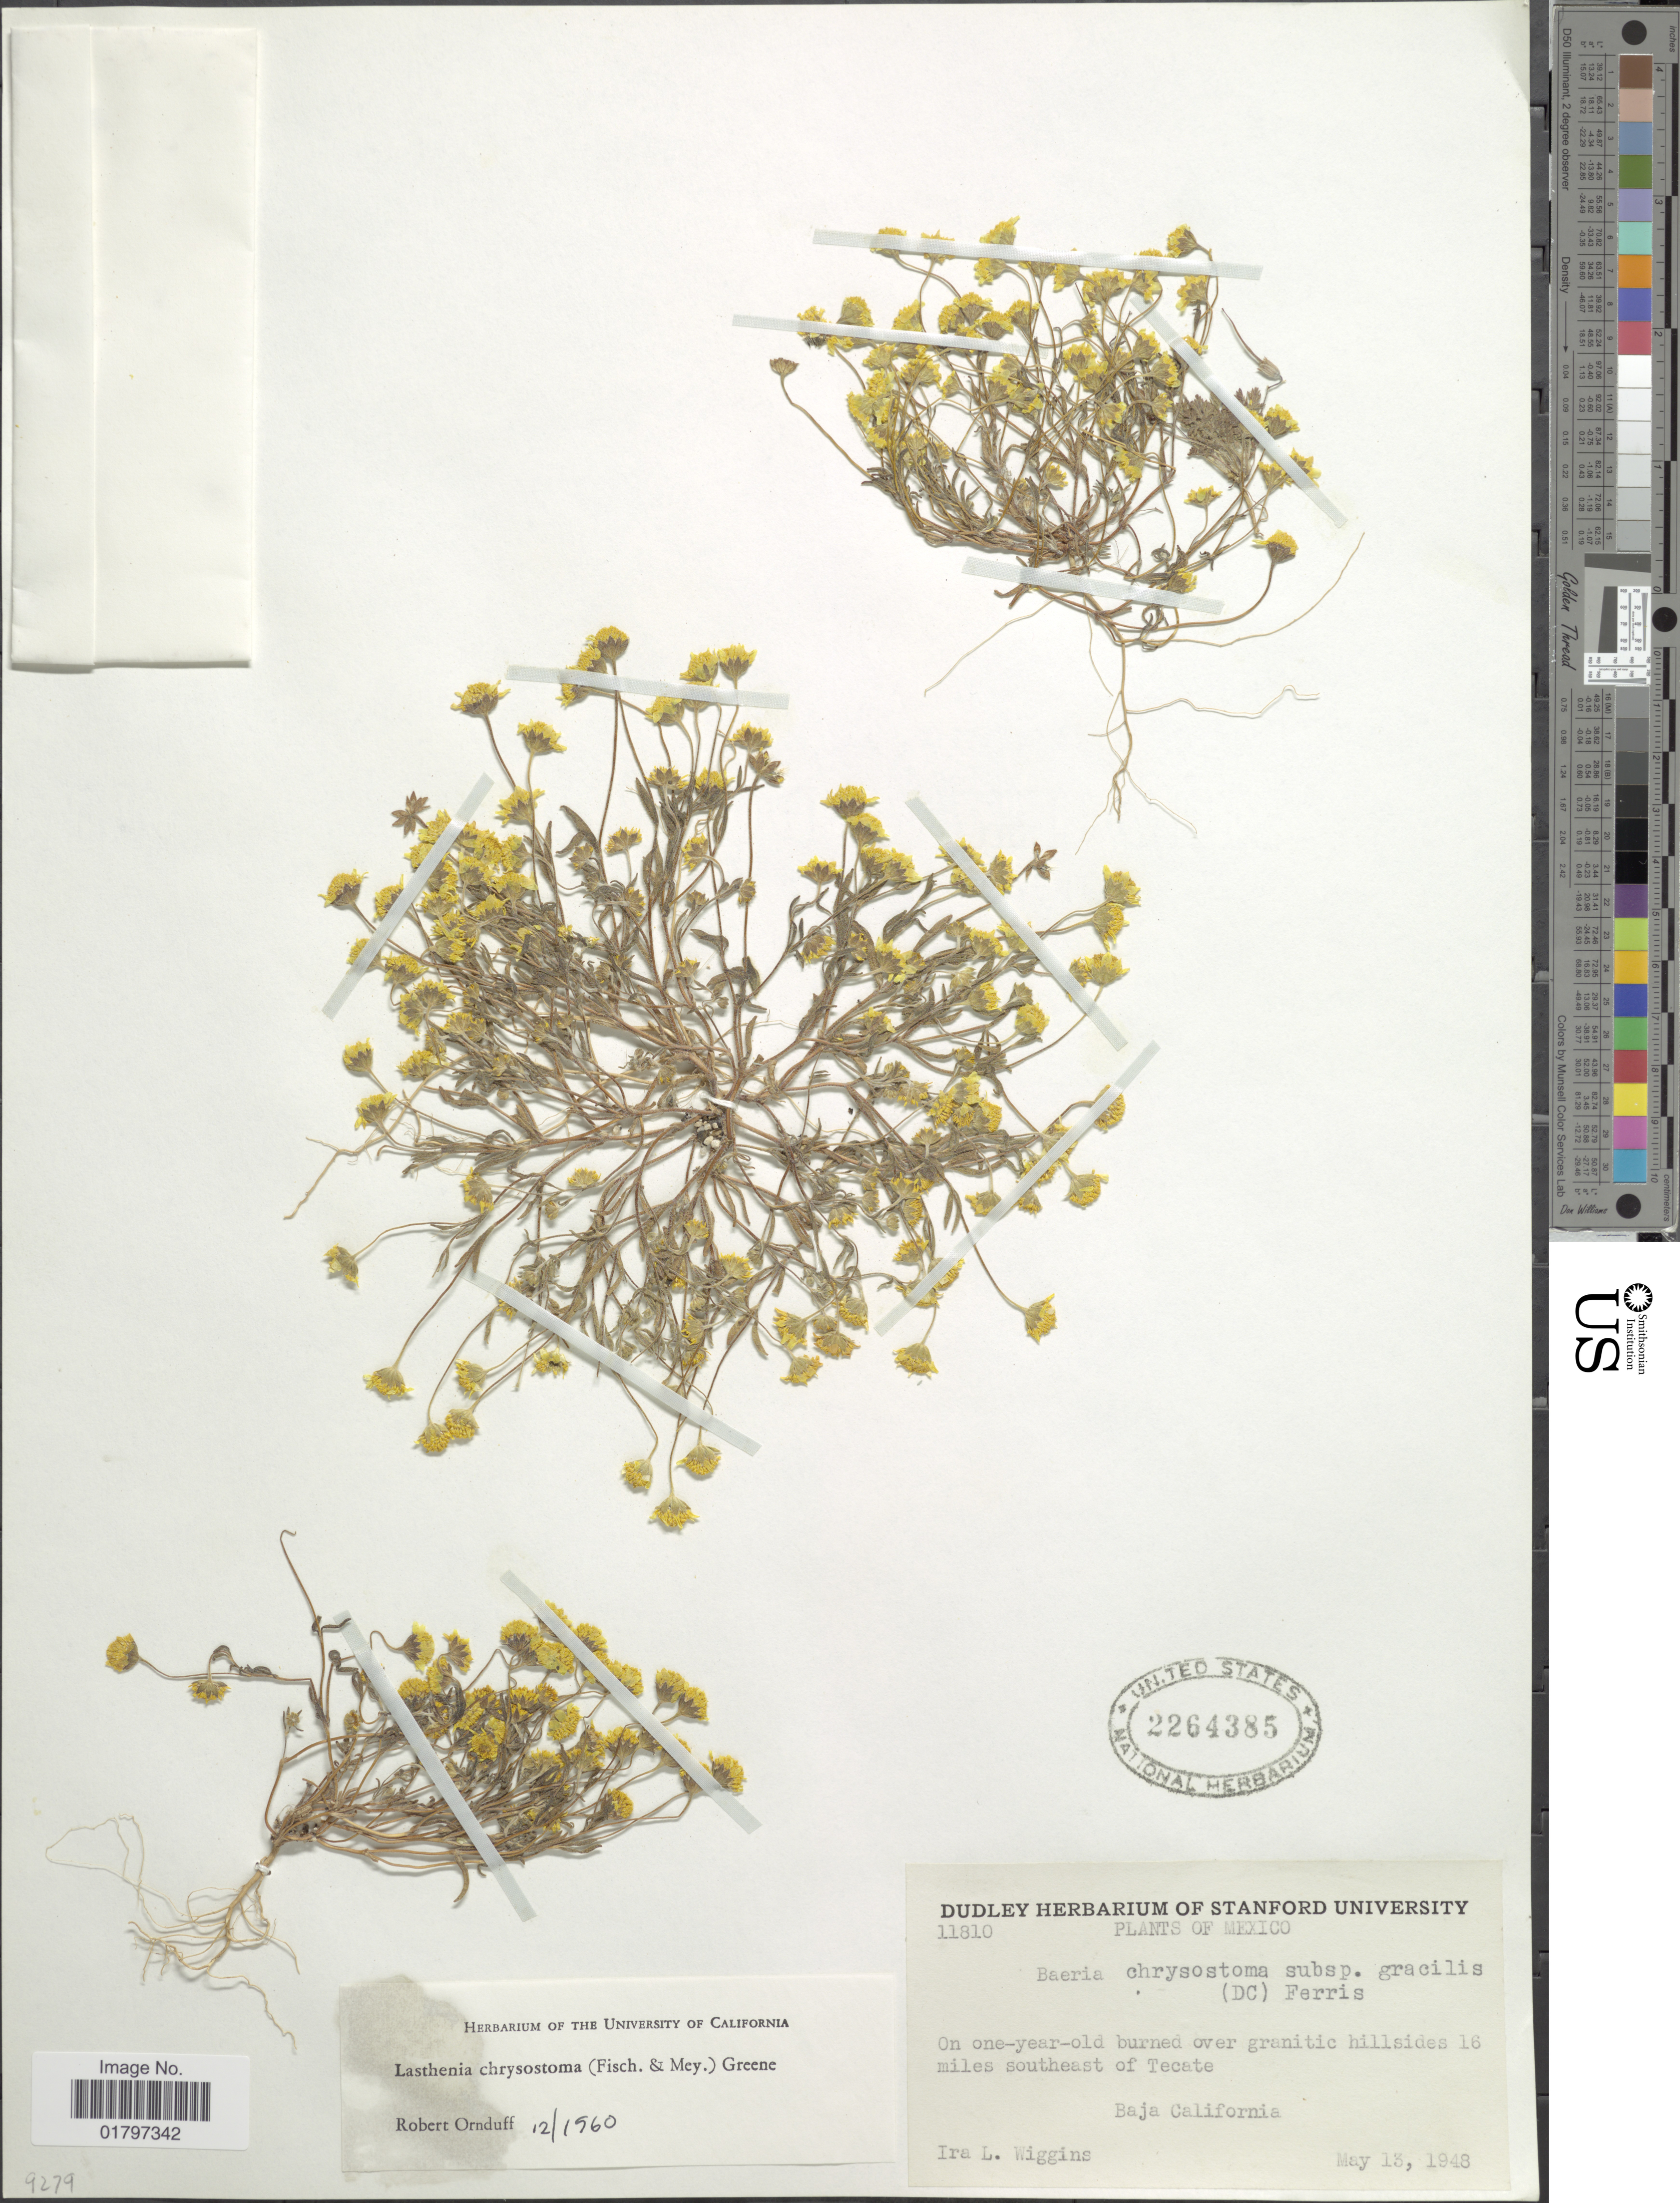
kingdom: Plantae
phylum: Tracheophyta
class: Magnoliopsida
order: Asterales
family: Asteraceae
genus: Lasthenia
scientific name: Lasthenia chrysostoma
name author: (Fisch. & C.A. Mey.) Greene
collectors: I. L. Wiggins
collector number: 11810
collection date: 1948-05-13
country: Mexico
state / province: Baja California Sur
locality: On one-year-old burned over granitic hillsides 16 miles southeast of Tecate.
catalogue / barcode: US 2264385